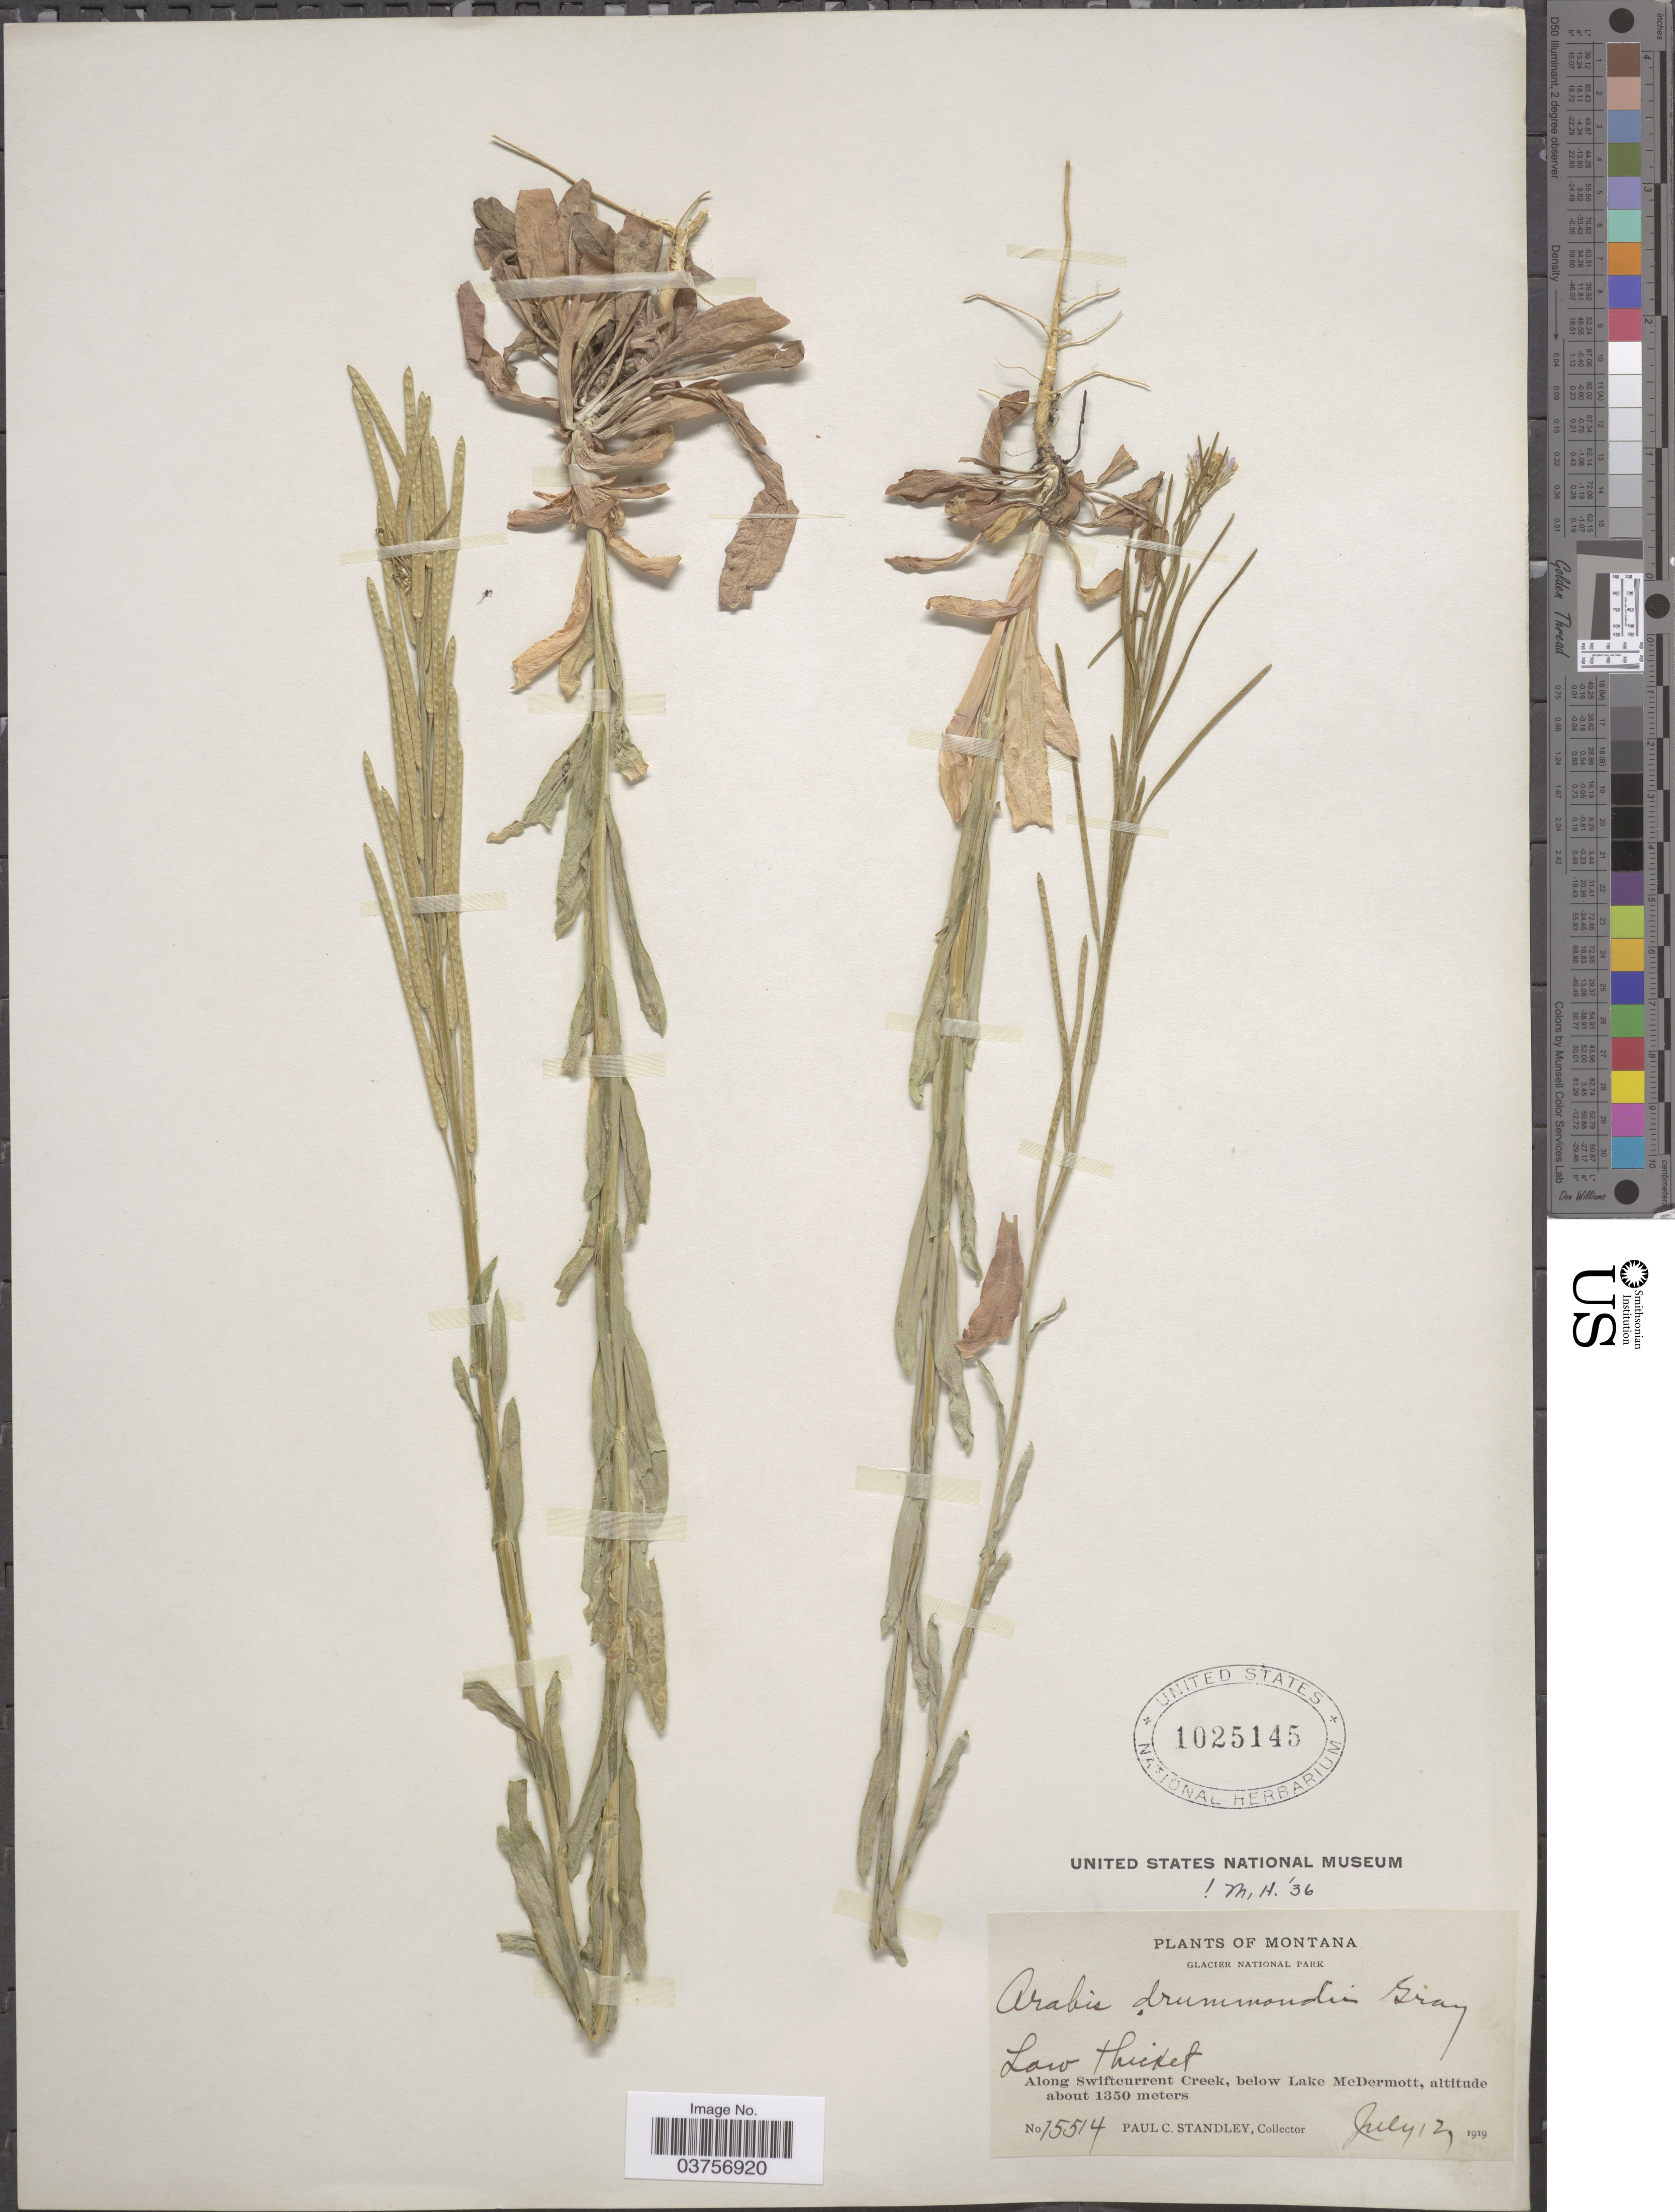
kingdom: Plantae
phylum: Tracheophyta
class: Magnoliopsida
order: Brassicales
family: Brassicaceae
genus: Arabis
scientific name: Arabis drummondii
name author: A. Gray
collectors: P. C. Standley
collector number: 15514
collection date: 1919-07-12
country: United States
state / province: Montana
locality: Glacier National Park. Along Swiftcurrent Creek, below Lake McDermott.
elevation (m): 1350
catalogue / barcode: US 1025145